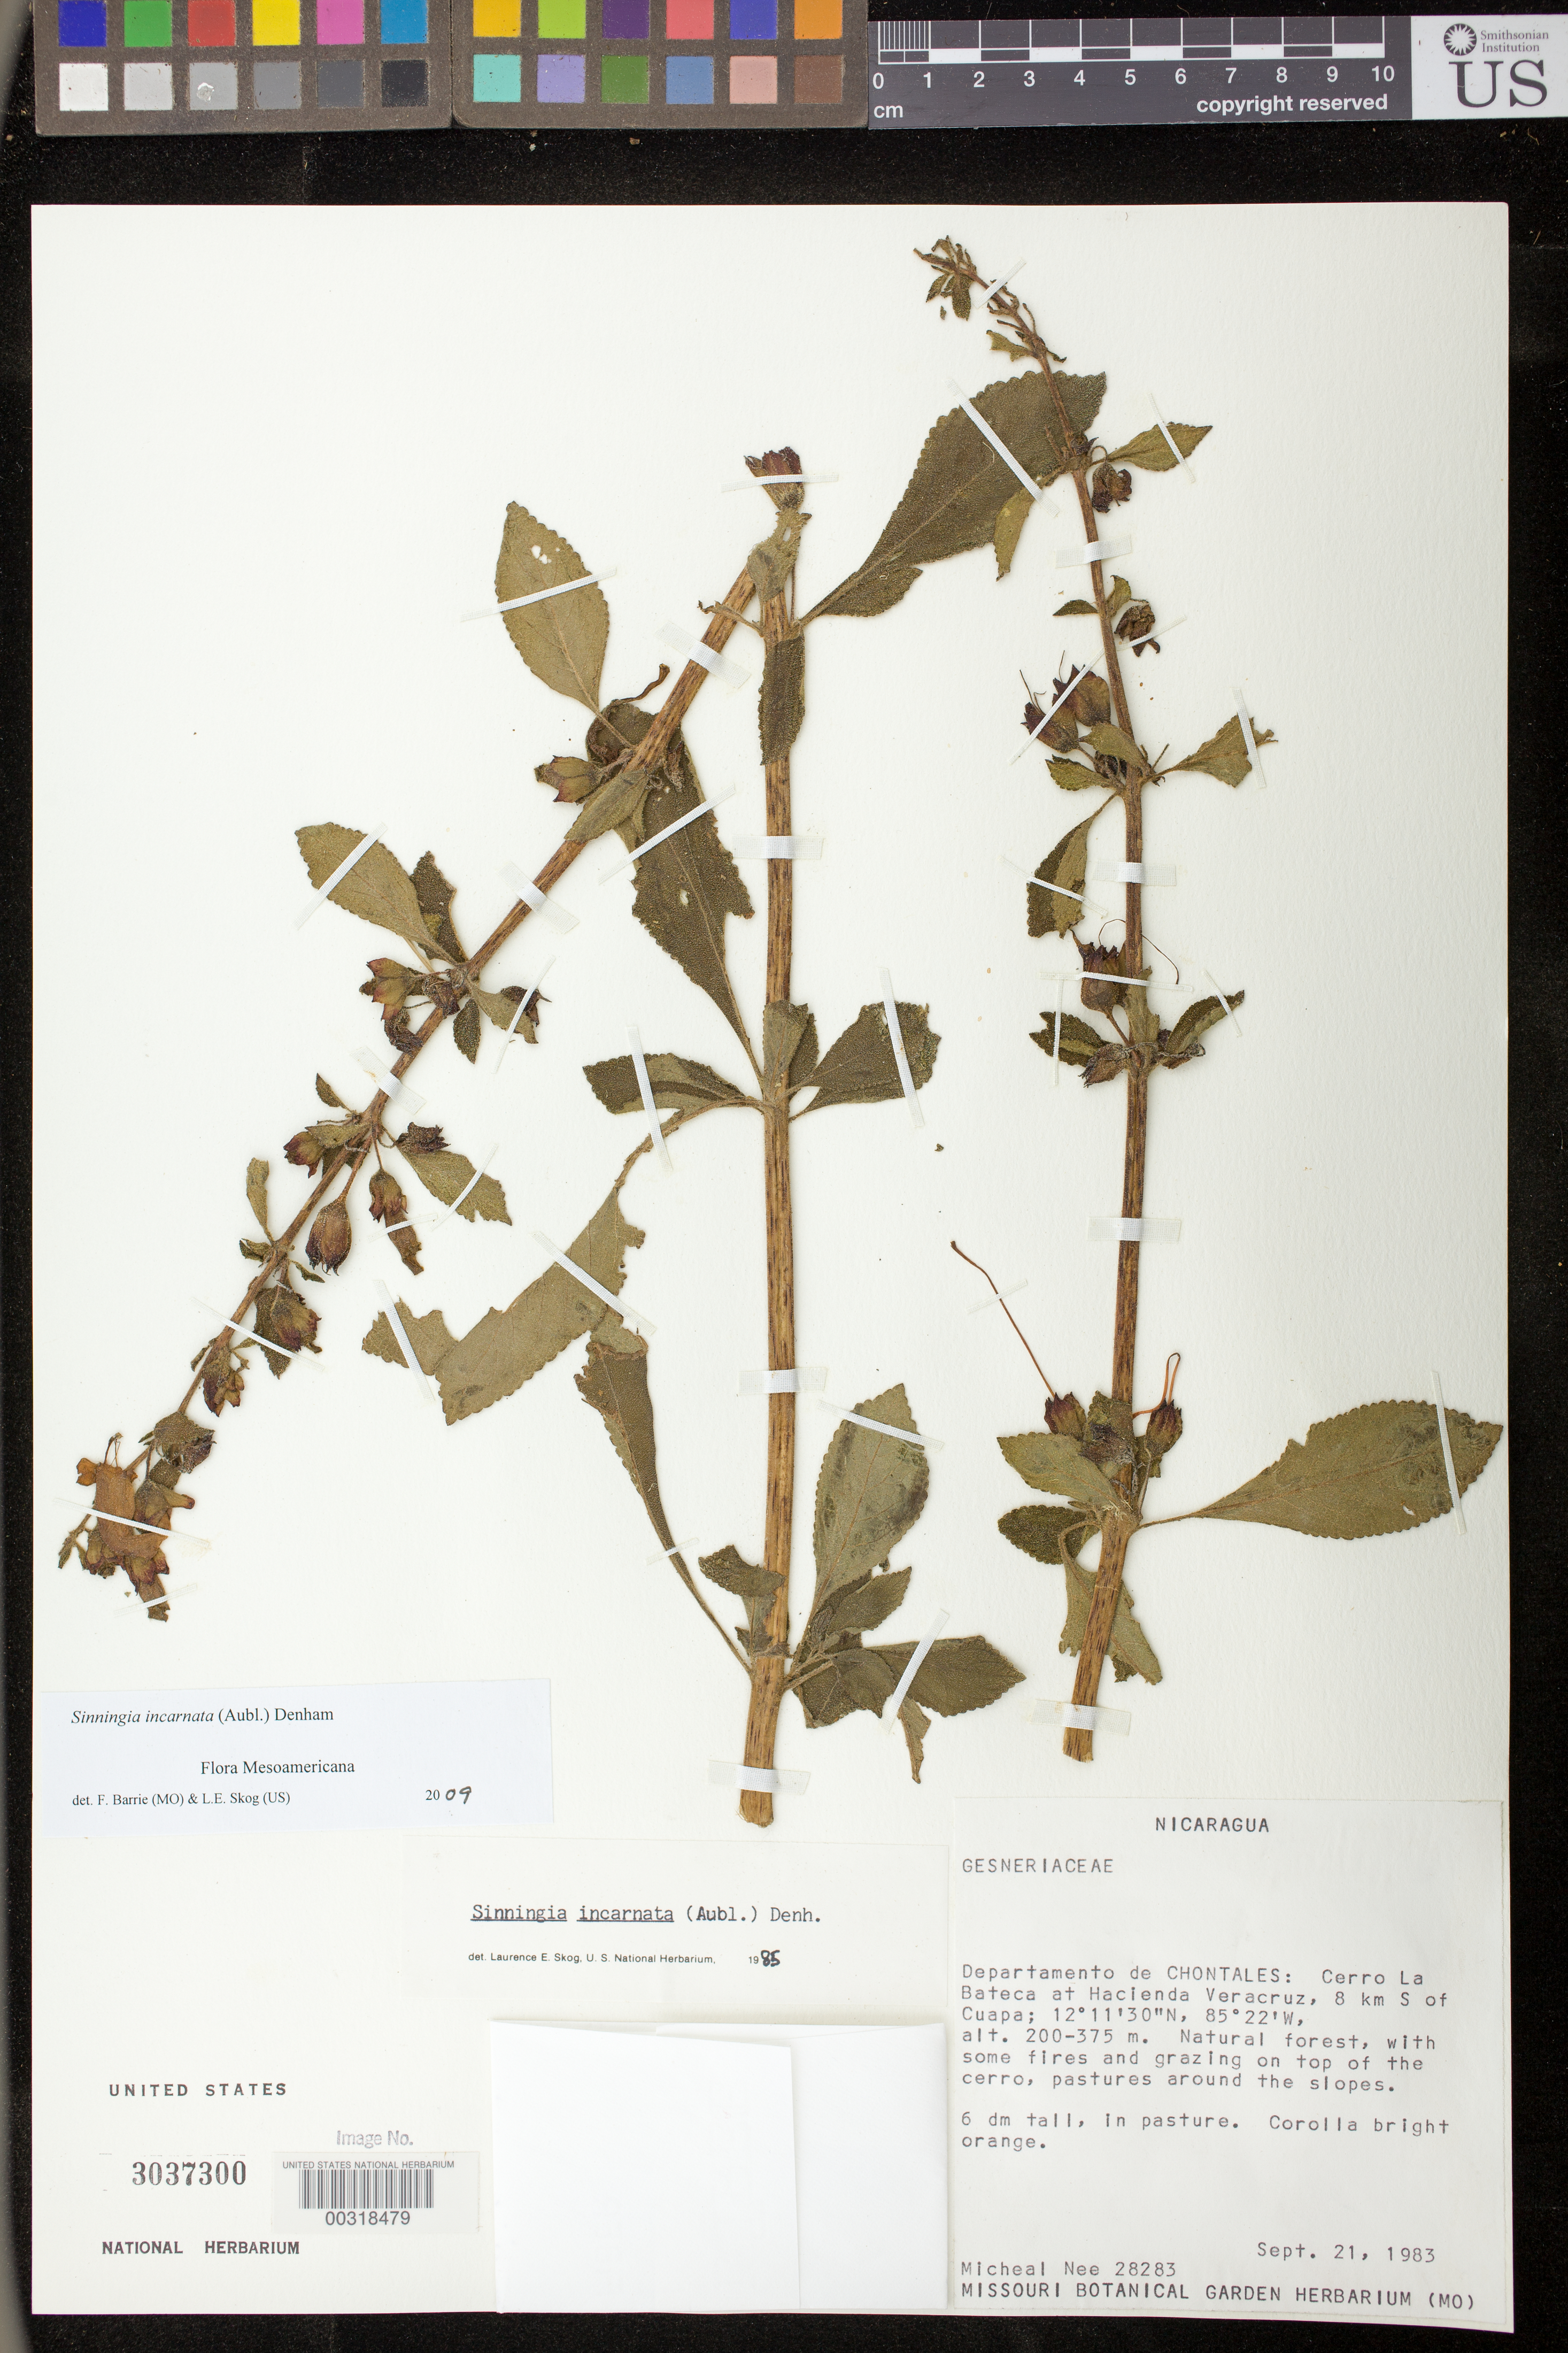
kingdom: Plantae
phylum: Tracheophyta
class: Magnoliopsida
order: Lamiales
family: Gesneriaceae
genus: Sinningia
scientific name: Sinningia incarnata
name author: (Aubl.) D.L. Denham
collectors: M. Nee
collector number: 28283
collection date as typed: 21 Sep 1983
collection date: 1983-09-21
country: Nicaragua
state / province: Chontales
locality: Cerro la Bateca at Hacienda Veracruz, 8 km S of Cuapa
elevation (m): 200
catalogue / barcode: US 3037300